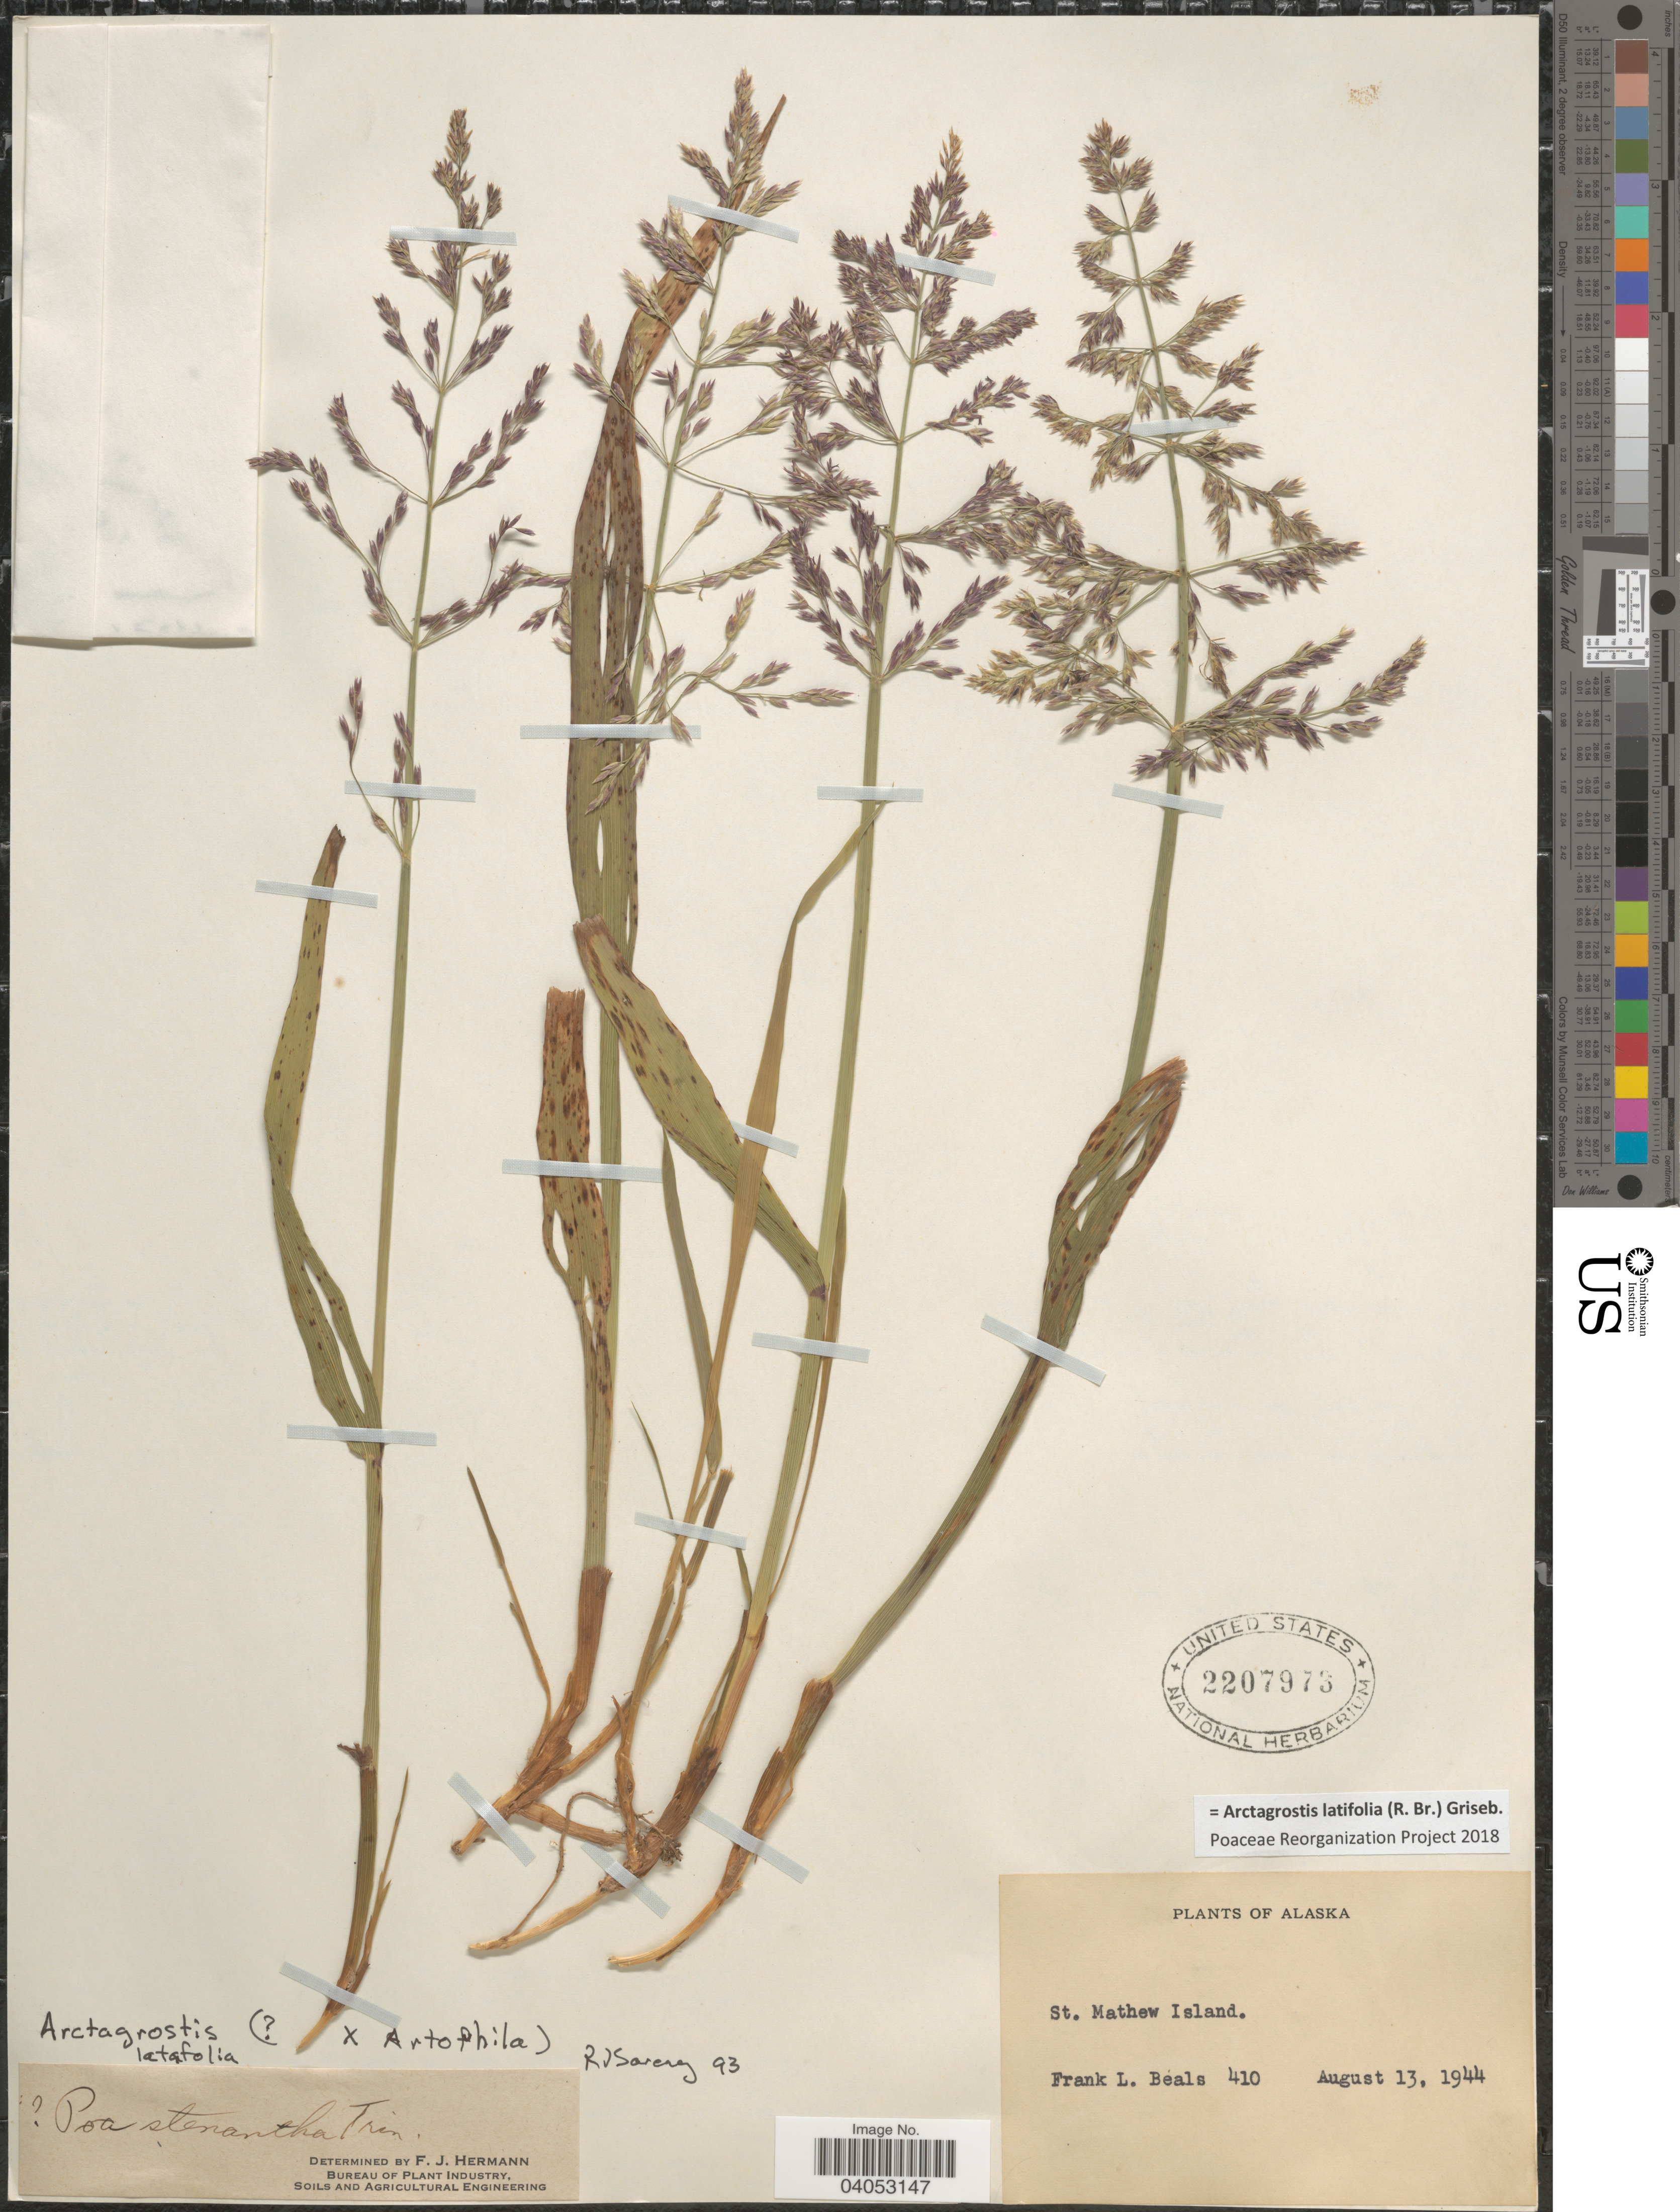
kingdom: Plantae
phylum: Tracheophyta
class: Liliopsida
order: Poales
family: Poaceae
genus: Arctagrostis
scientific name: Arctagrostis latifolia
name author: (R. Br.) Griseb.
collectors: F. Beals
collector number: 410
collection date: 1944-08-13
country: United States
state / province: Alaska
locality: St. Mathew Island.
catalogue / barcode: US 2207973